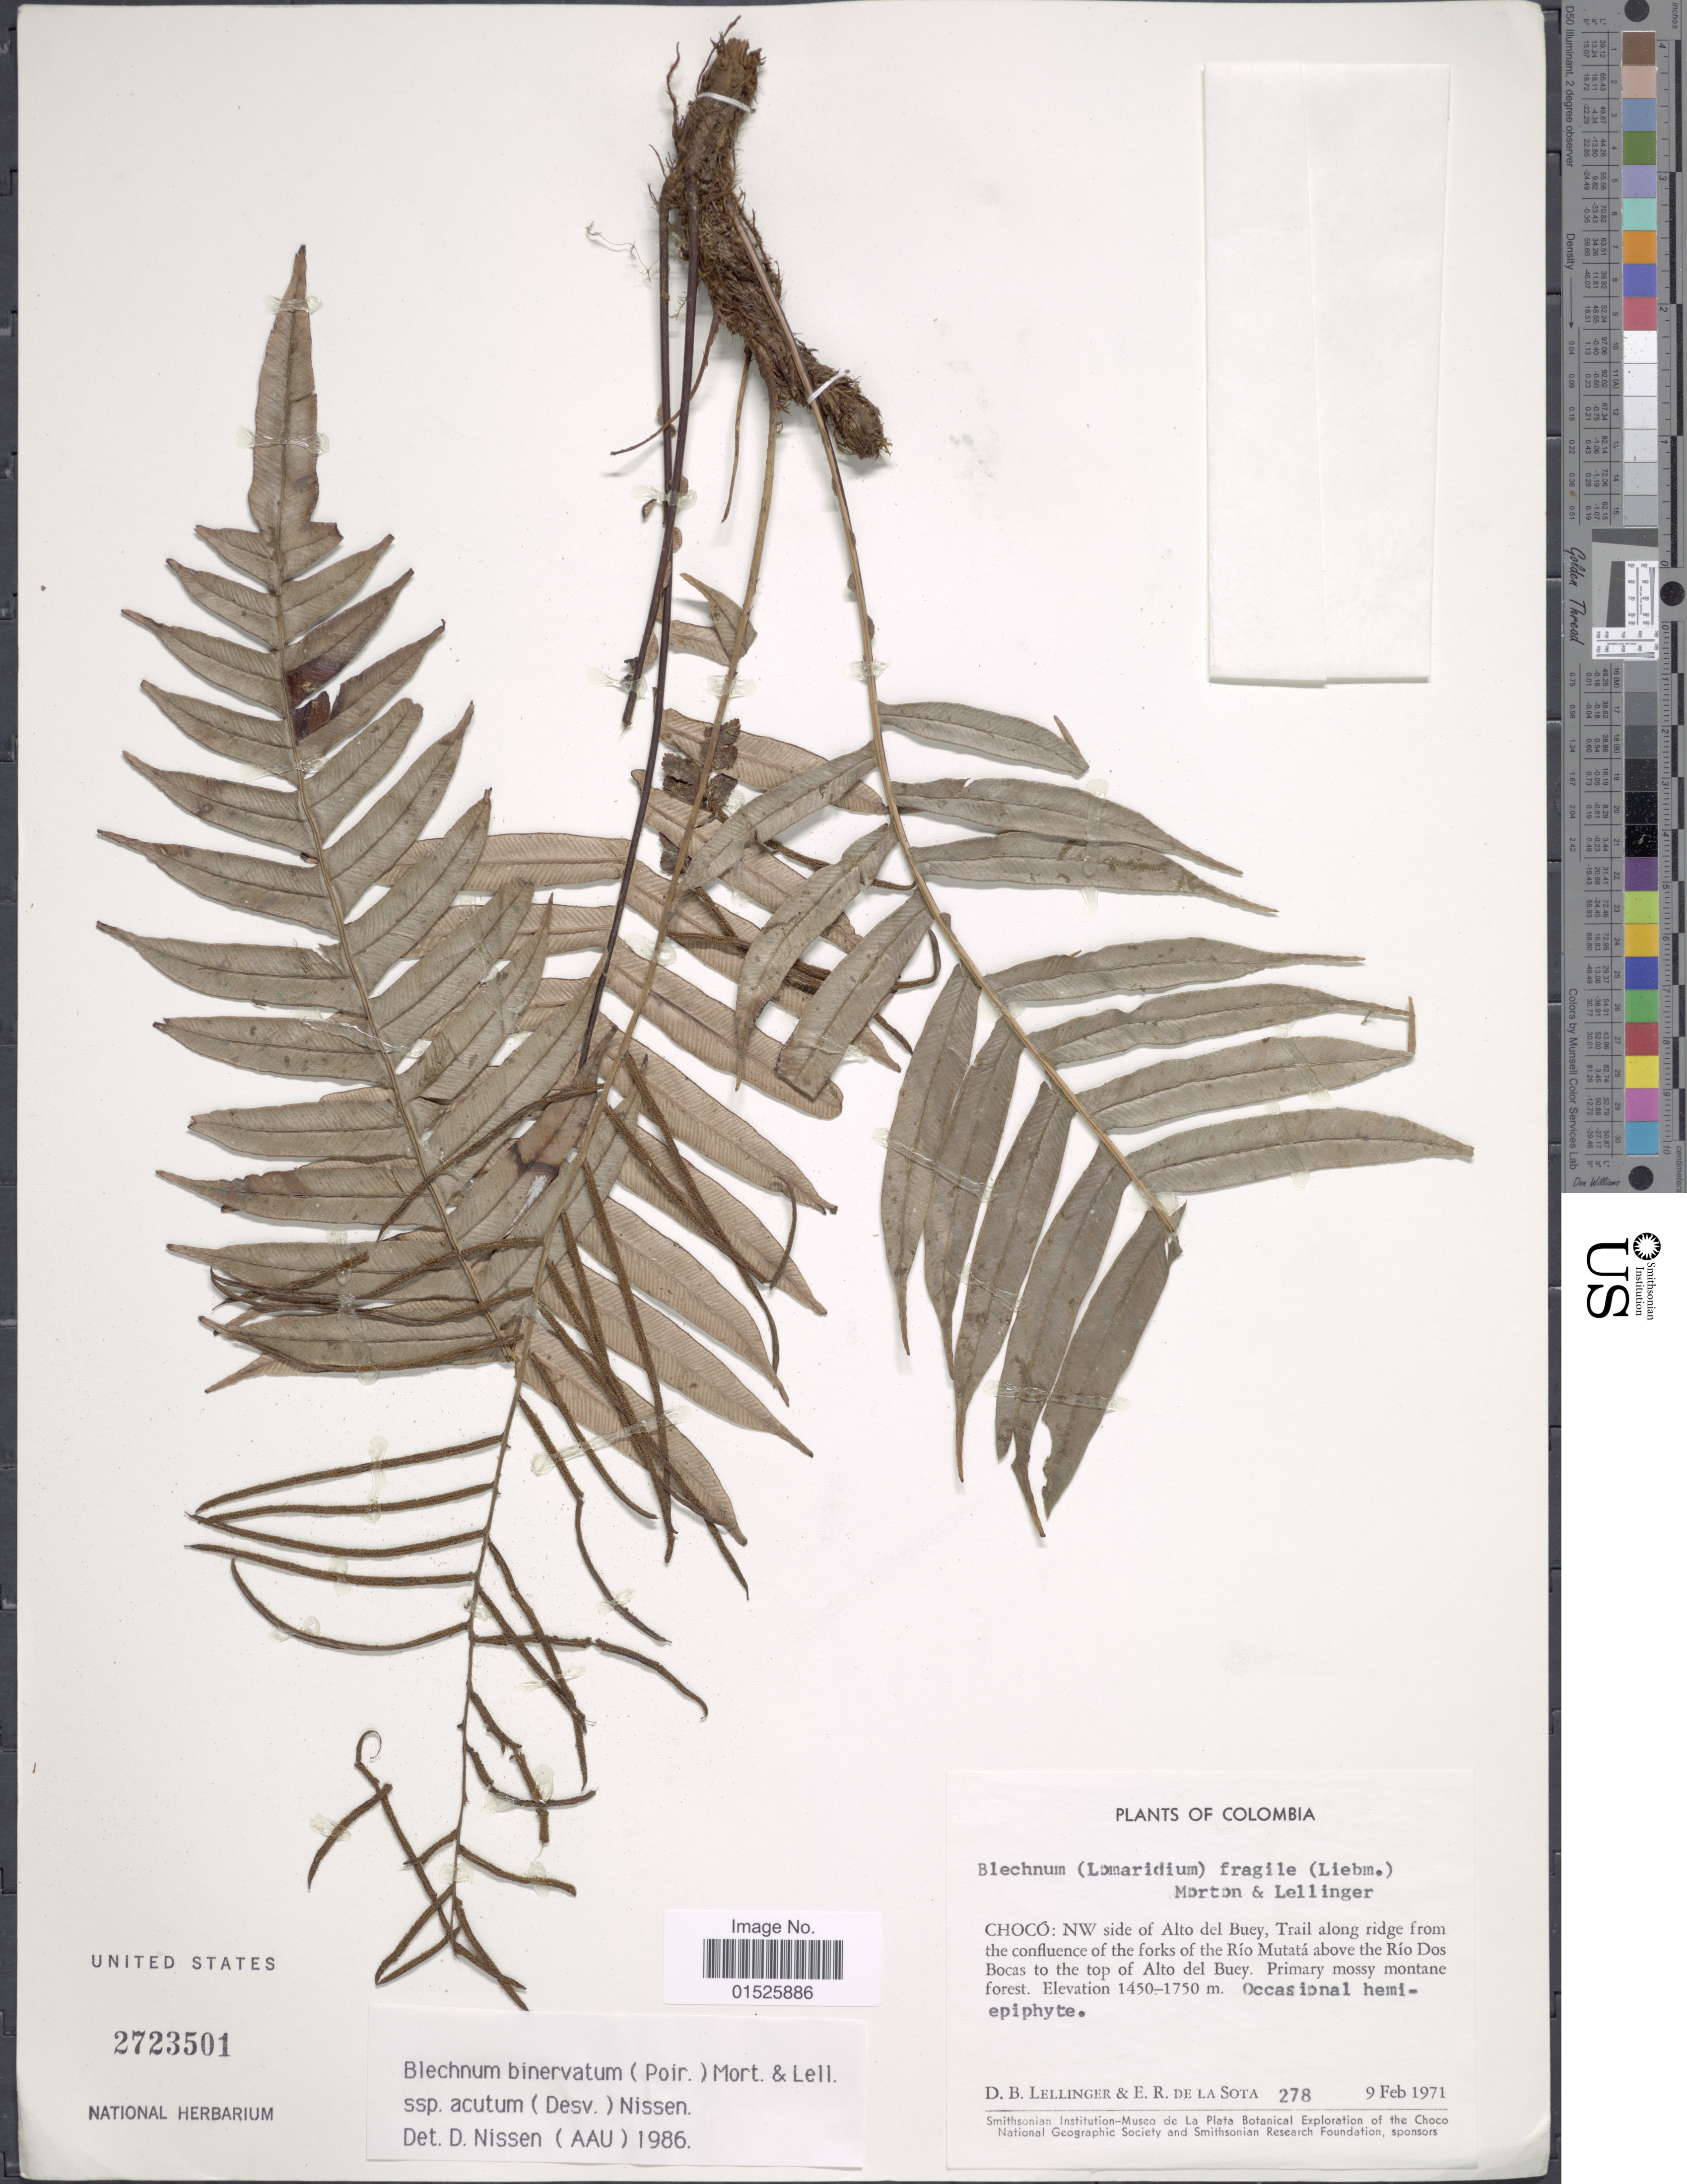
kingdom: Plantae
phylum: Tracheophyta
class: Polypodiopsida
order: Polypodiales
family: Blechnaceae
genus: Blechnum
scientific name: Blechnum fragile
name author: (Liebm.) C.V. Morton & Lellinger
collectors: D. B. Lellinger & E. R. de la Sota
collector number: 278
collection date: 1971-02-09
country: Colombia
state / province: Chocó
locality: NW side of Alto del Buey, Trail along ridge from the confluence of the forks of the Río Mutatá above the Río Dos Bocas to the top of Alto del Buey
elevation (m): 1450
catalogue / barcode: US 2723501